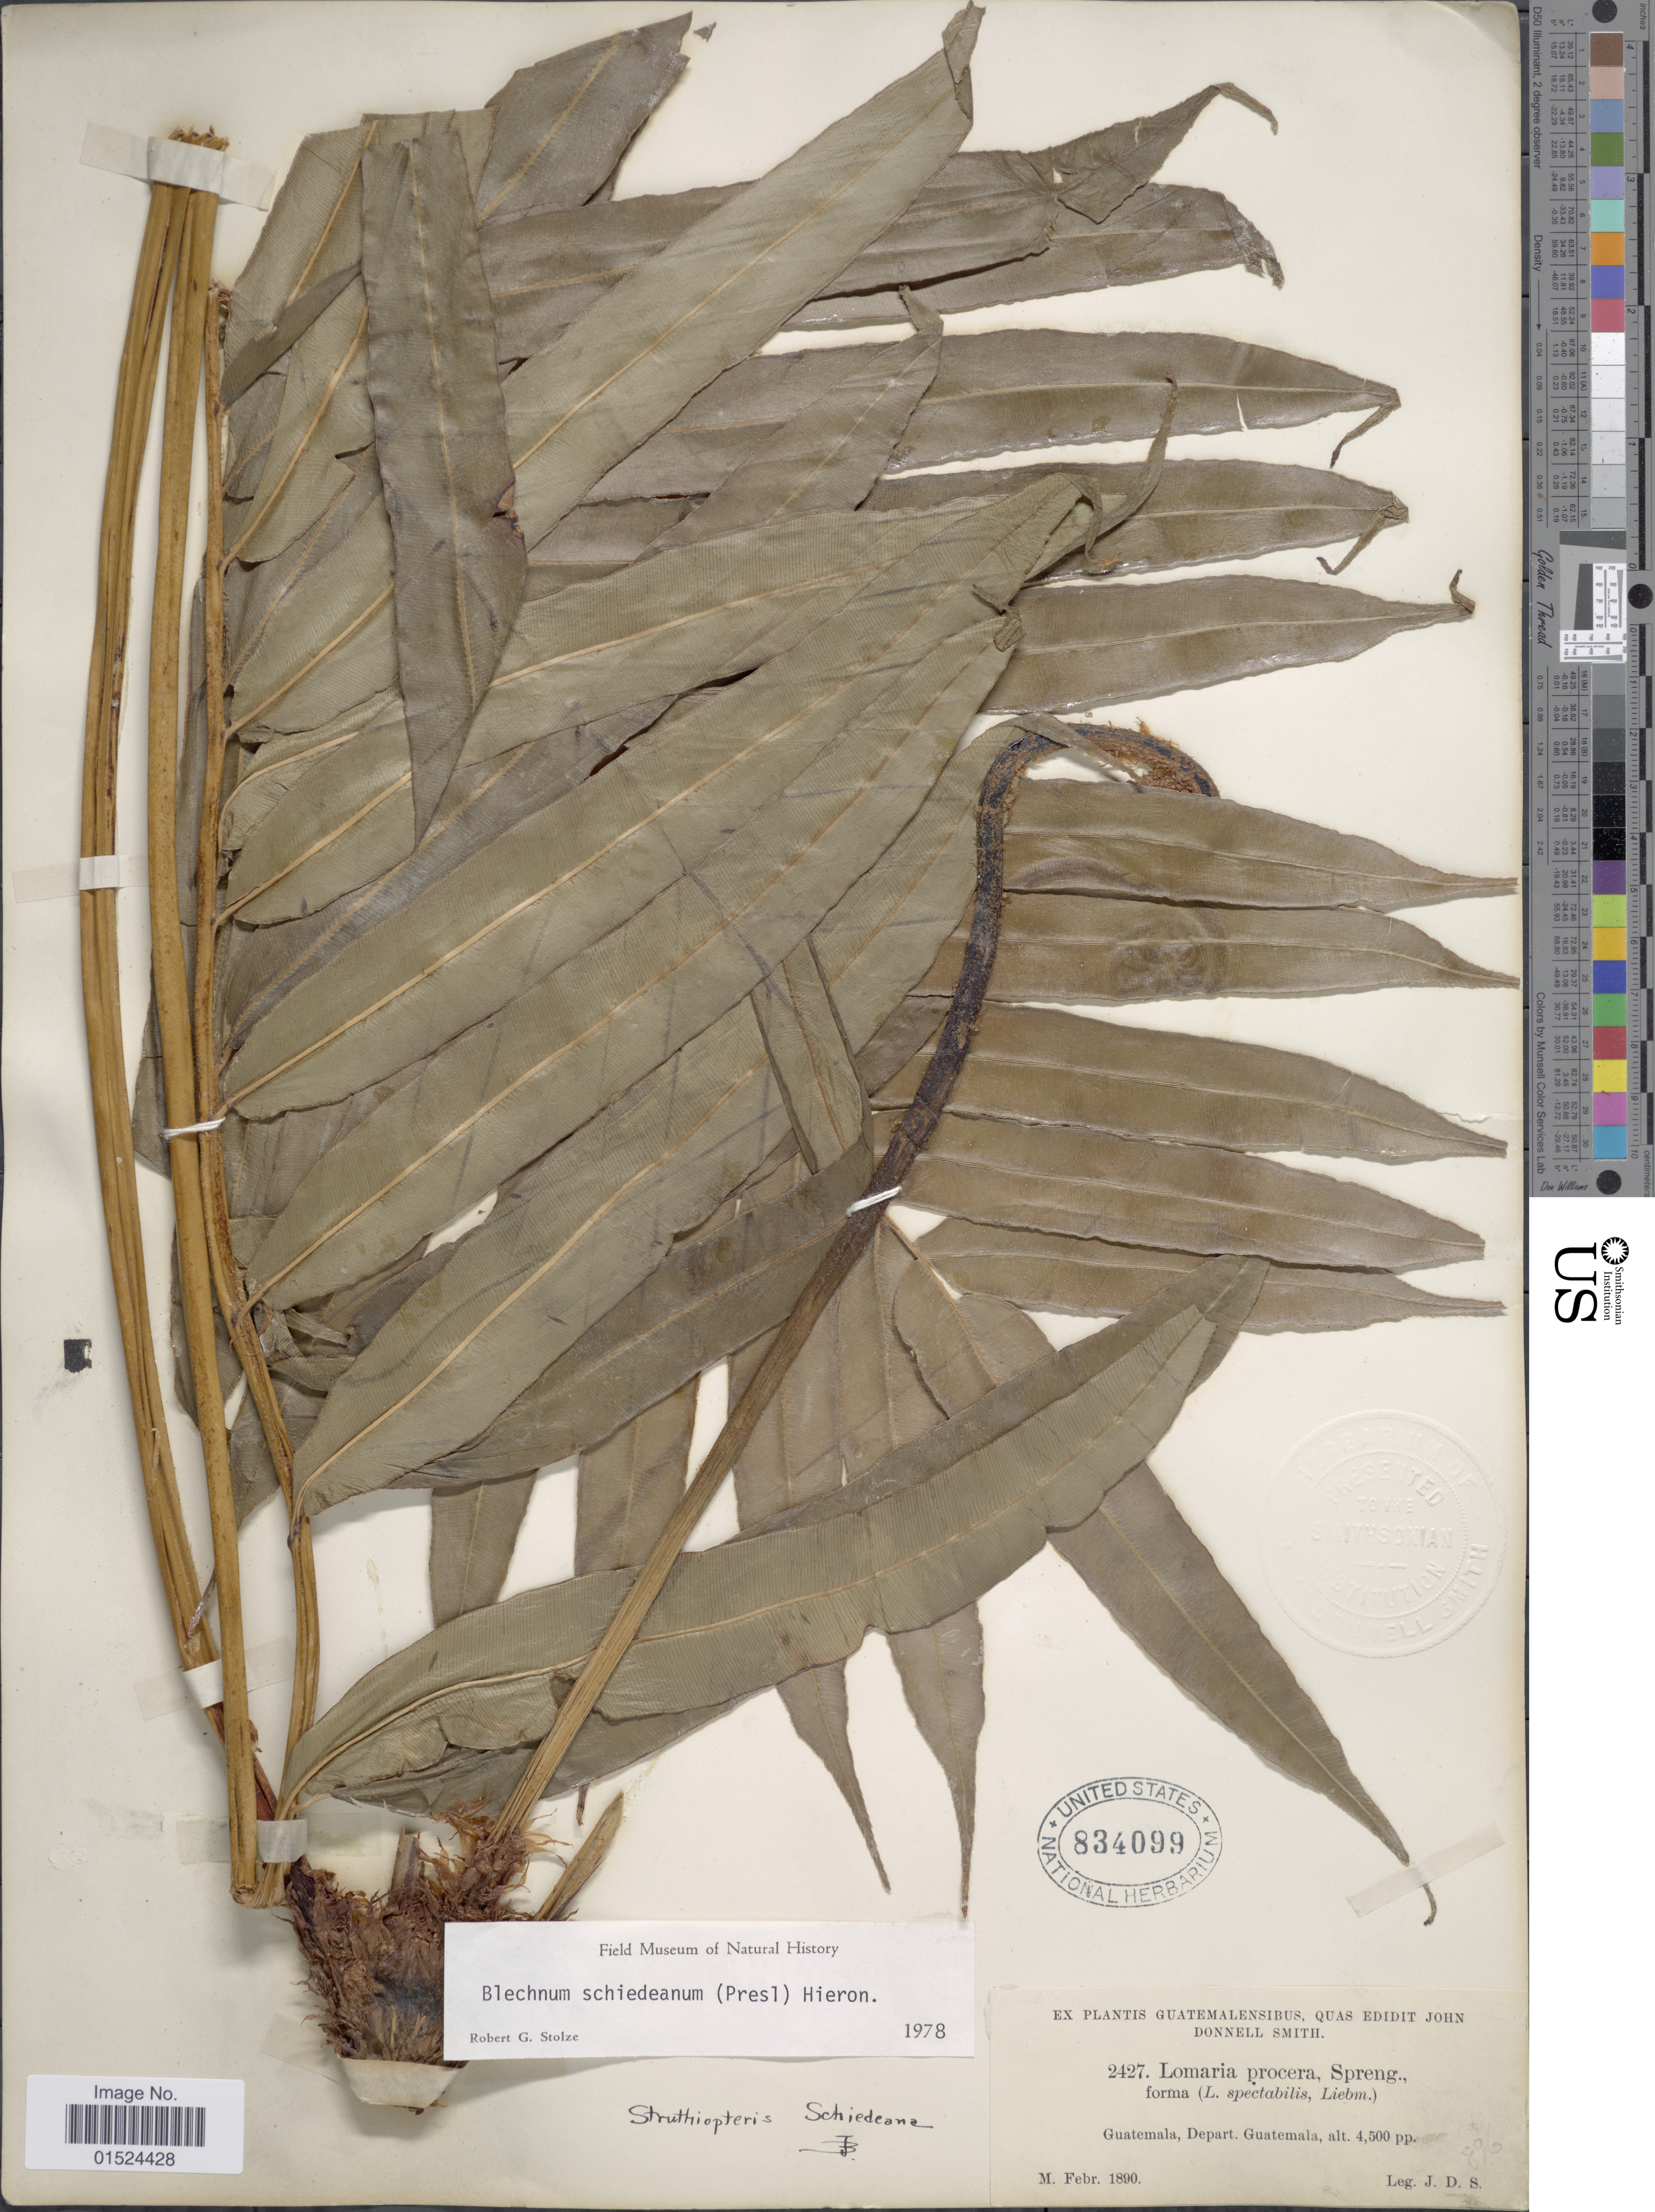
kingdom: Plantae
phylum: Tracheophyta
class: Polypodiopsida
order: Polypodiales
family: Blechnaceae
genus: Blechnum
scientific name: Blechnum schiedeanum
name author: (Schltdl. ex C. Presl) Hieron.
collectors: J. Donnell Smith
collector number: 2427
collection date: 1890-02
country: Guatemala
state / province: Guatemala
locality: Guatemala, Depart. Guatemala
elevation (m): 1372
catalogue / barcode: US 834099